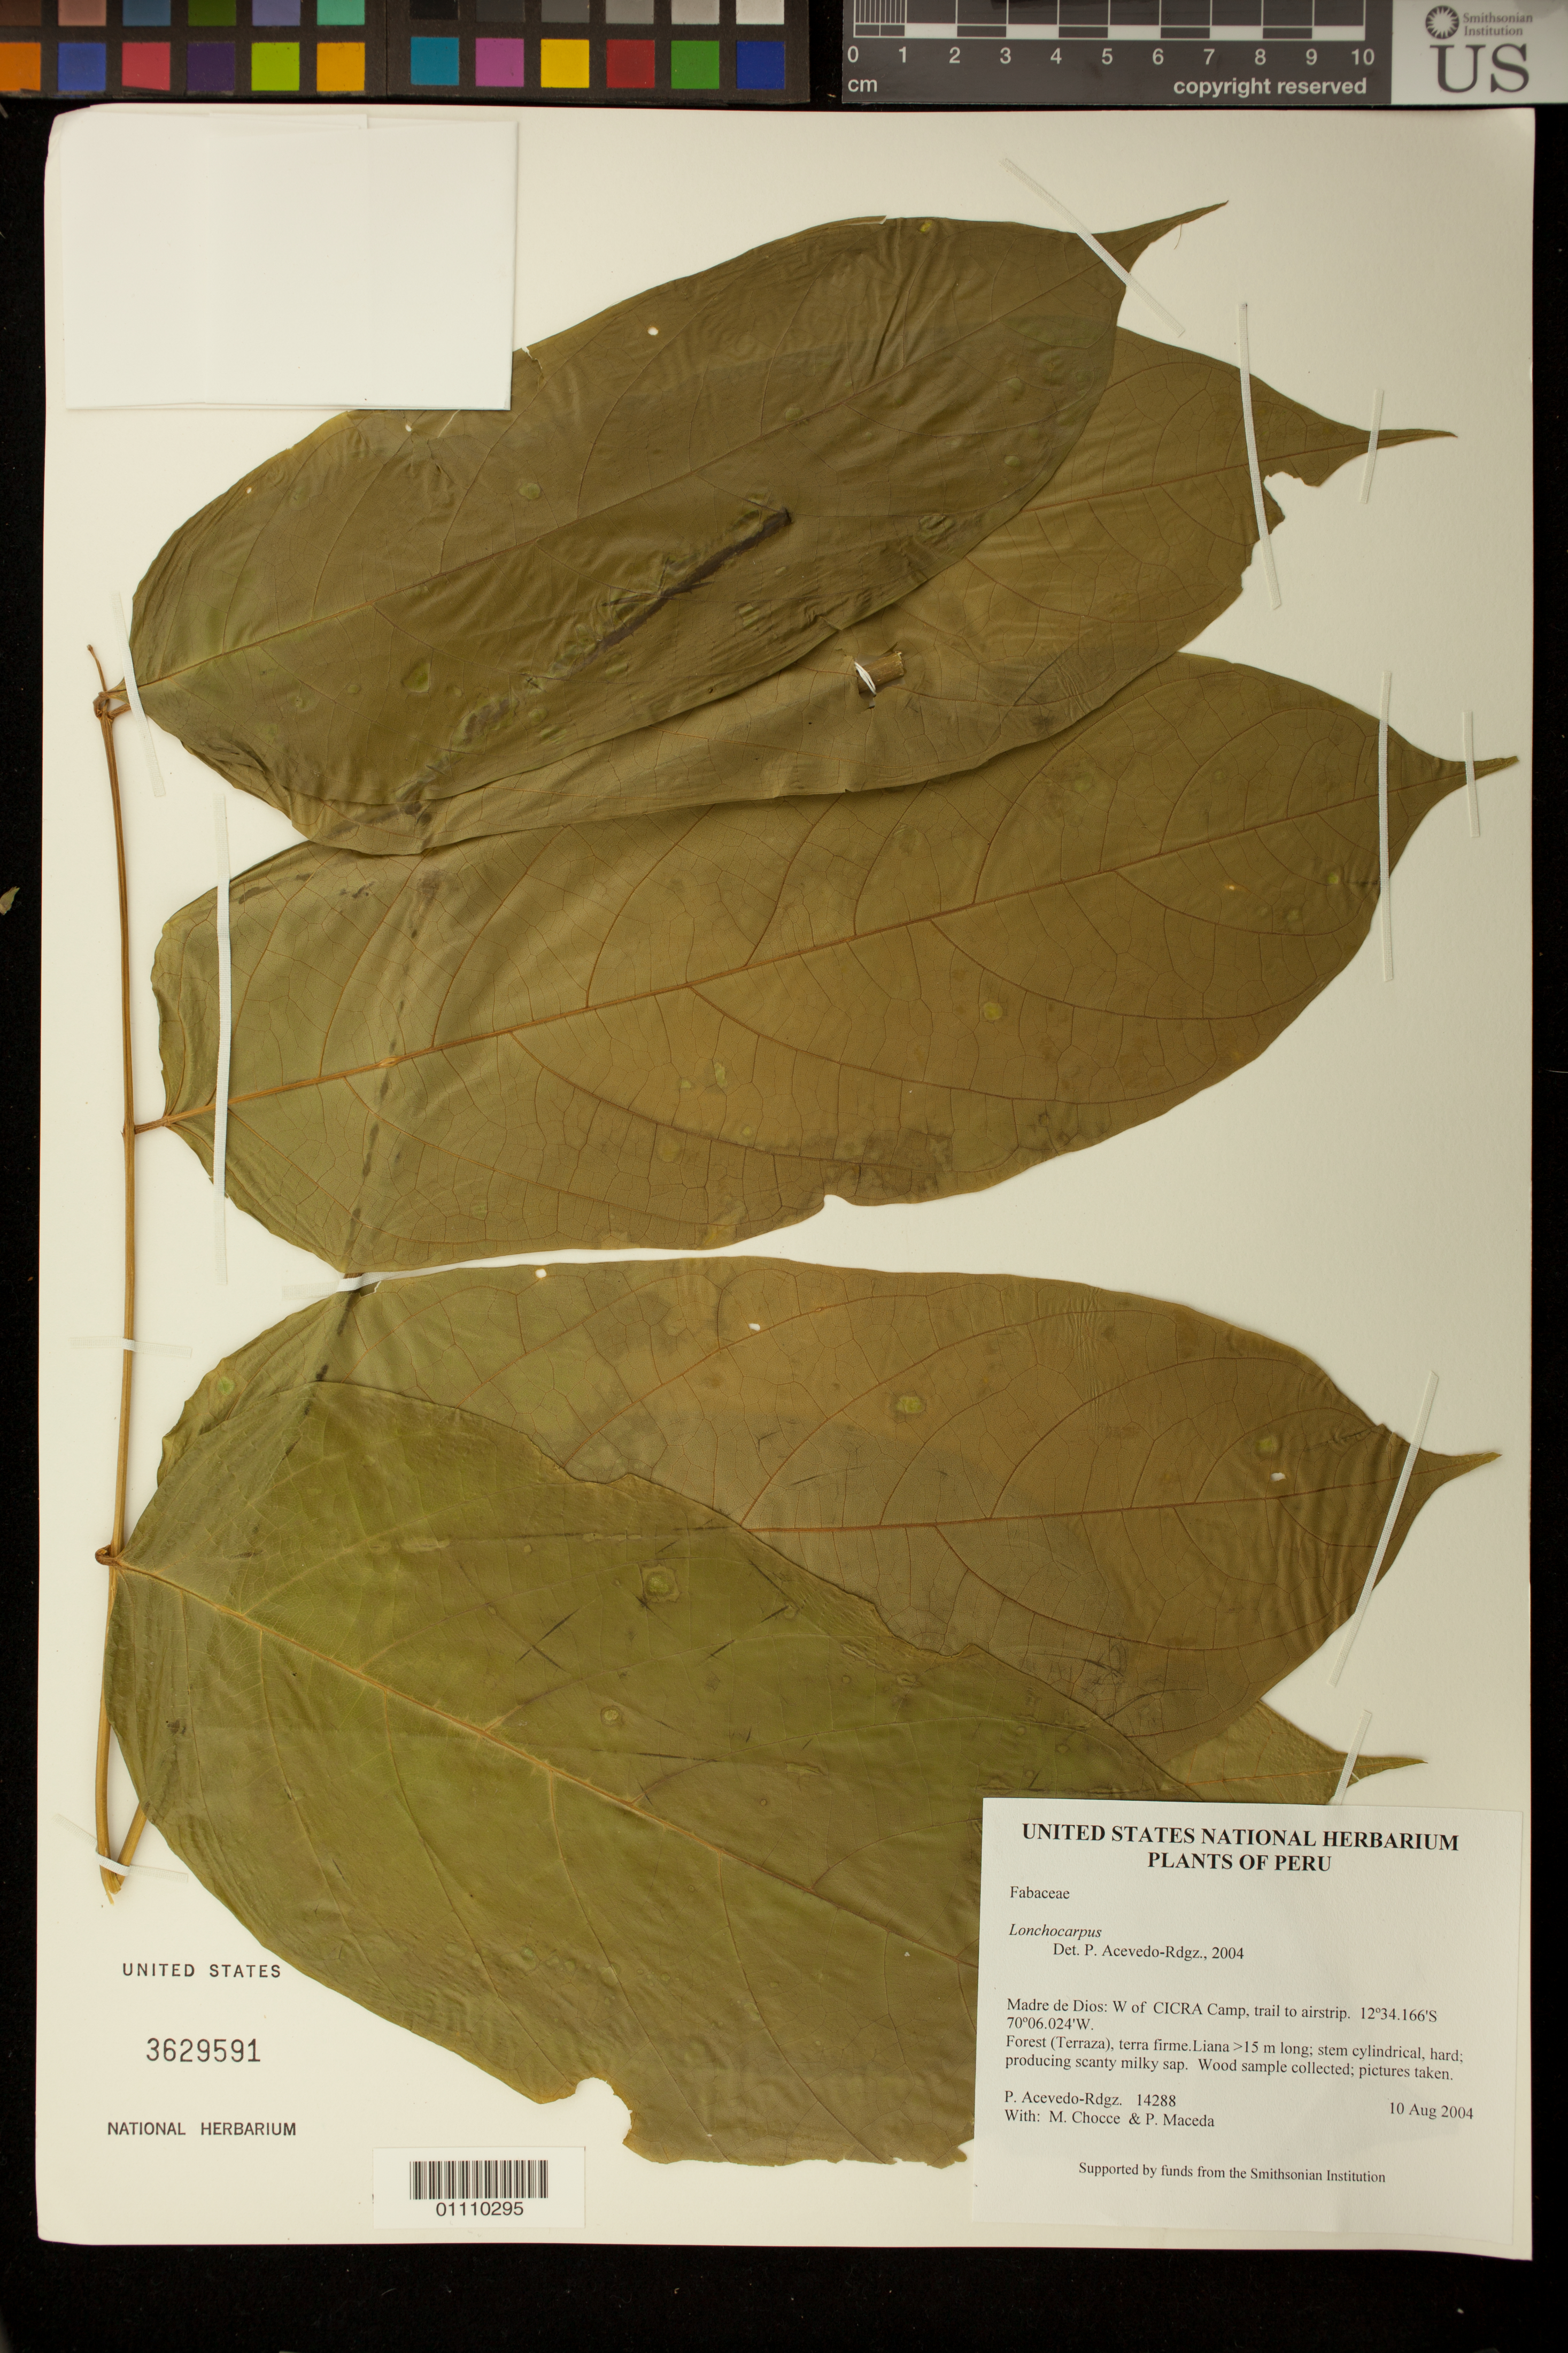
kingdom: Plantae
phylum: Tracheophyta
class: Magnoliopsida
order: Fabales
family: Fabaceae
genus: Lonchocarpus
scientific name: Lonchocarpus sp.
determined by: Acevedo-Rodríguez, P., (BOT), Smithsonian Institution - National Museum of Natural History (UNITED STATES)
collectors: P. Acevedo-Rodr., M. Chocce & P. Maceda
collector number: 14288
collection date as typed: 10 Aug 2004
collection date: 2004-08-10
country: Peru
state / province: Madre de Dios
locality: Madre de Dios: W of CICRA Camp, trail to airstrip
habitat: Forest (Terraza), terra firme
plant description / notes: MO, US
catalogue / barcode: US 3629591